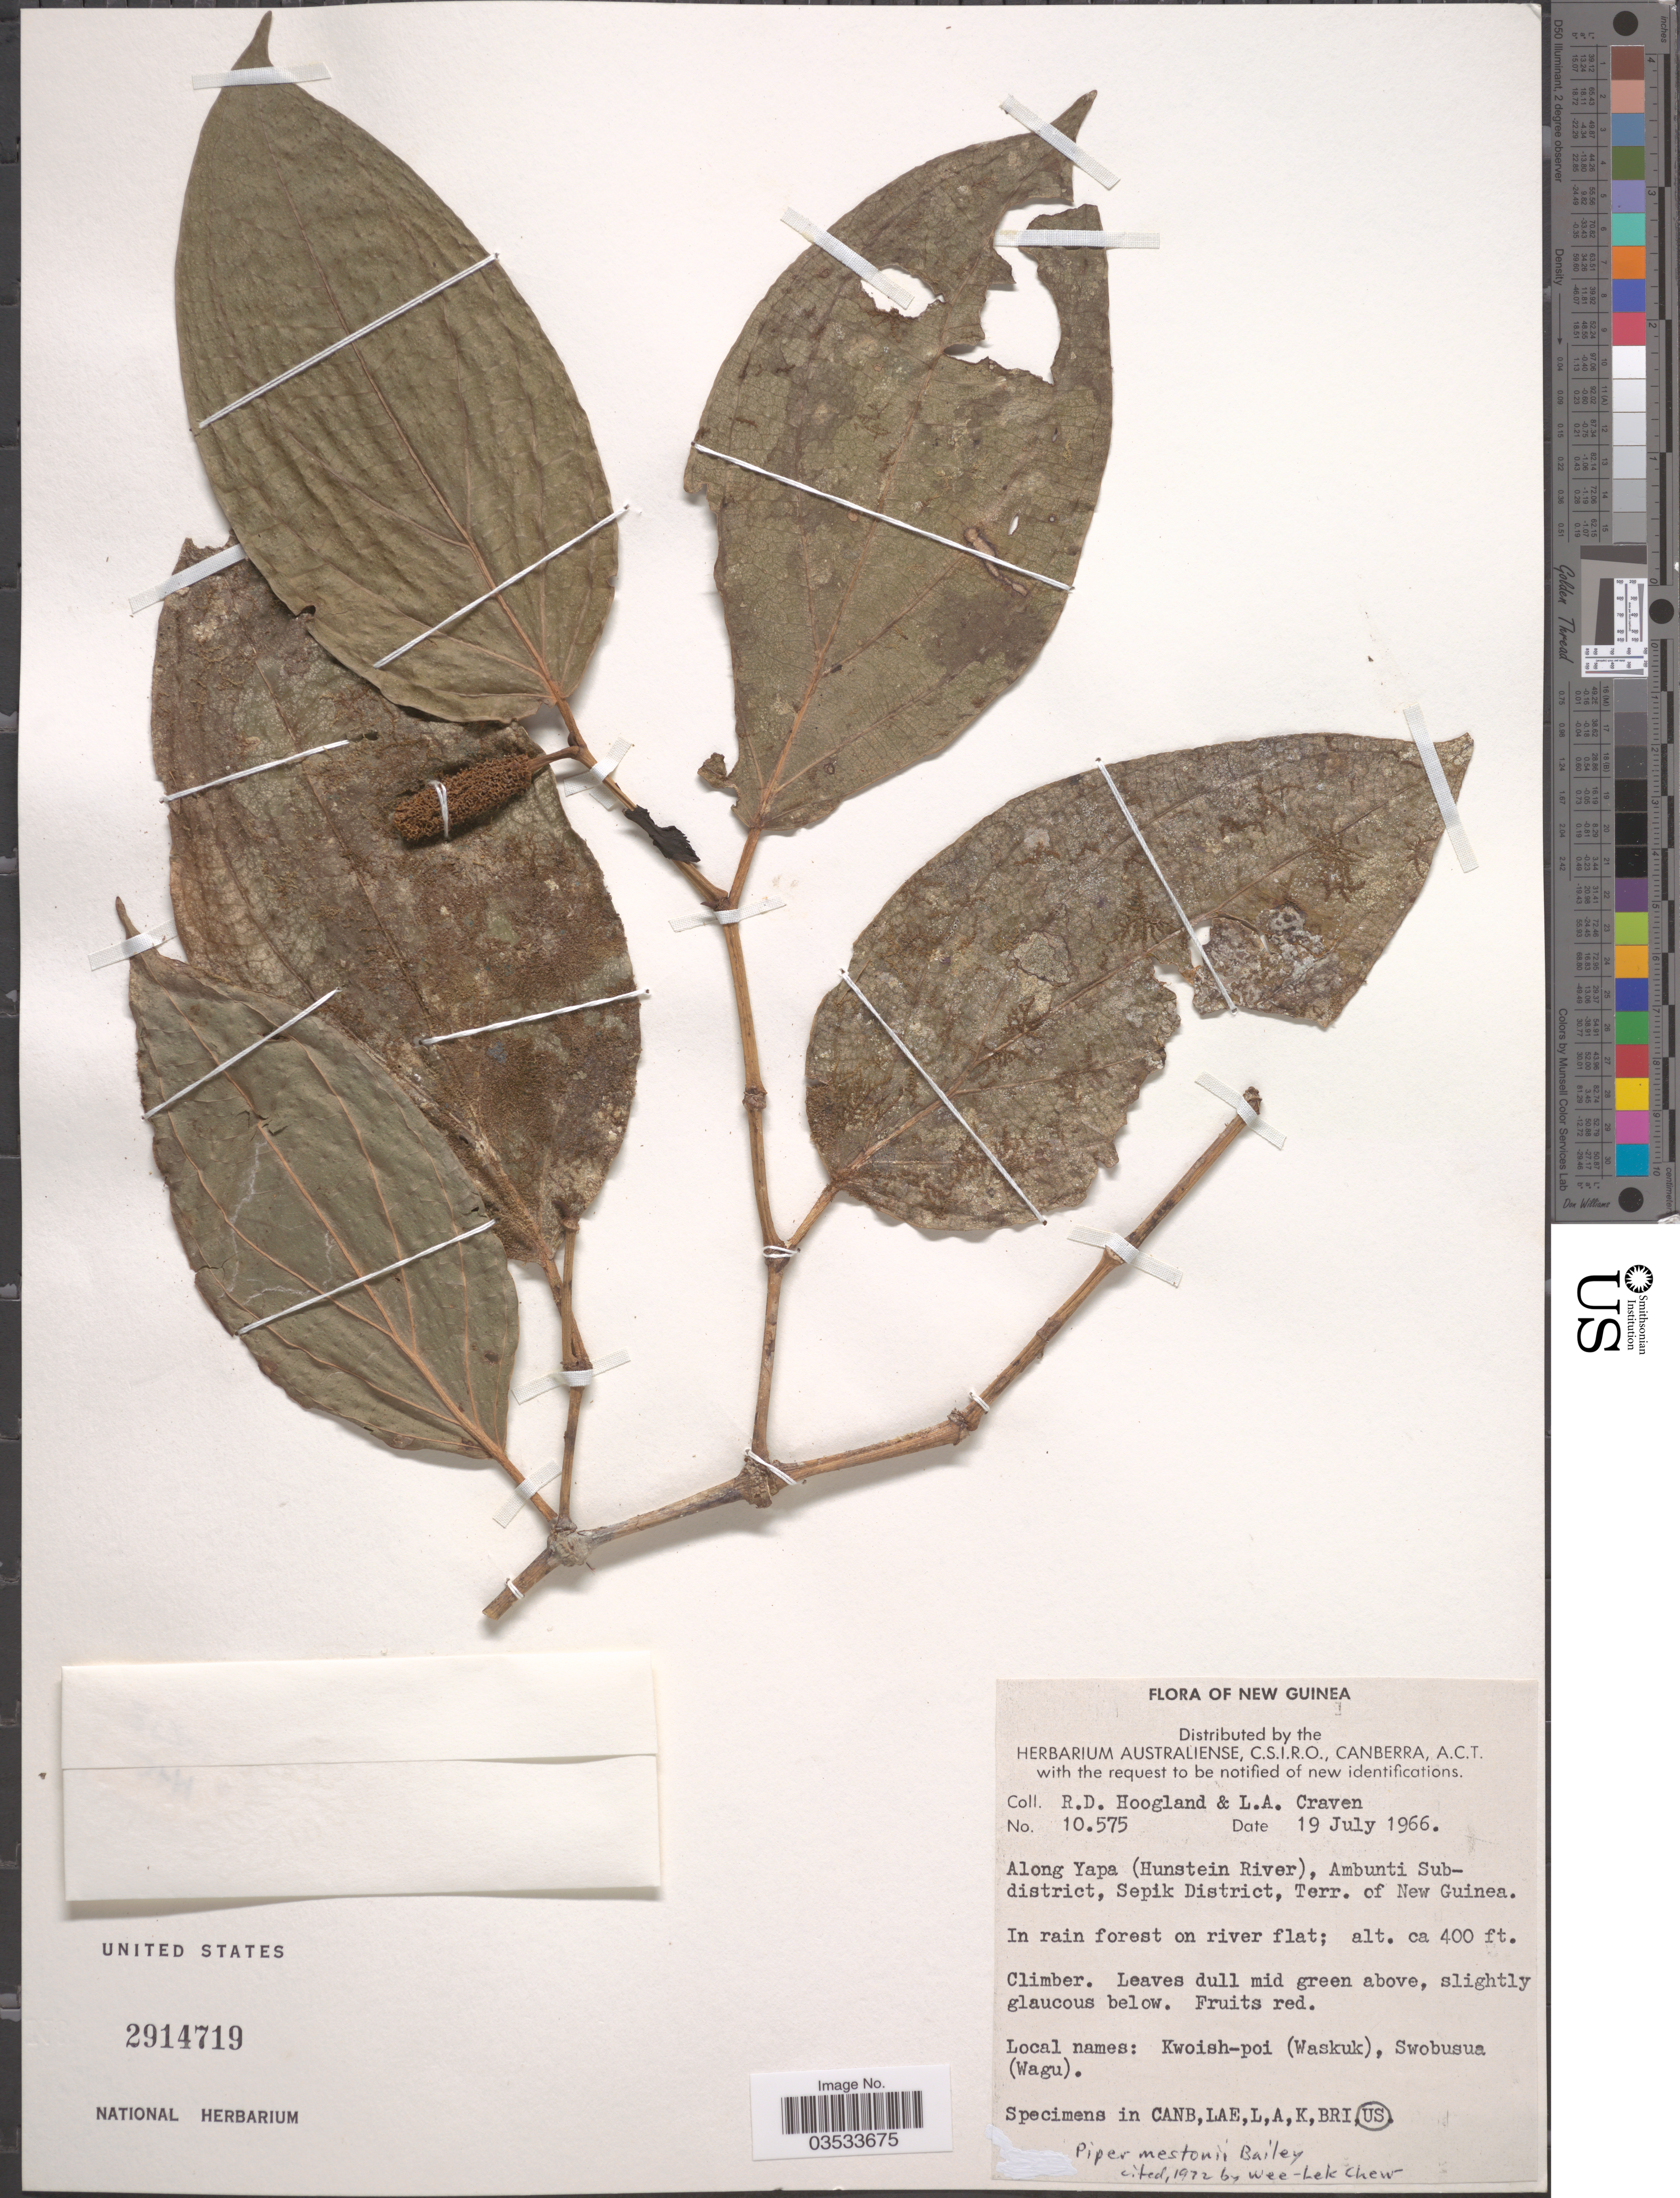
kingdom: Plantae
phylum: Tracheophyta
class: Magnoliopsida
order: Piperales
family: Piperaceae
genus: Piper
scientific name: Piper mestonii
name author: F.M. Bailey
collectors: R. D. Hoogland & L. A. Craven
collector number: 10575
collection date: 1966-07-19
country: Papua New Guinea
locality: New Guinea. Along Yapa (Hunstein River), Ambunti Subdistrict, Sepik District, Terr. of New Guinea.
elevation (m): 122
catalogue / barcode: US 2914719